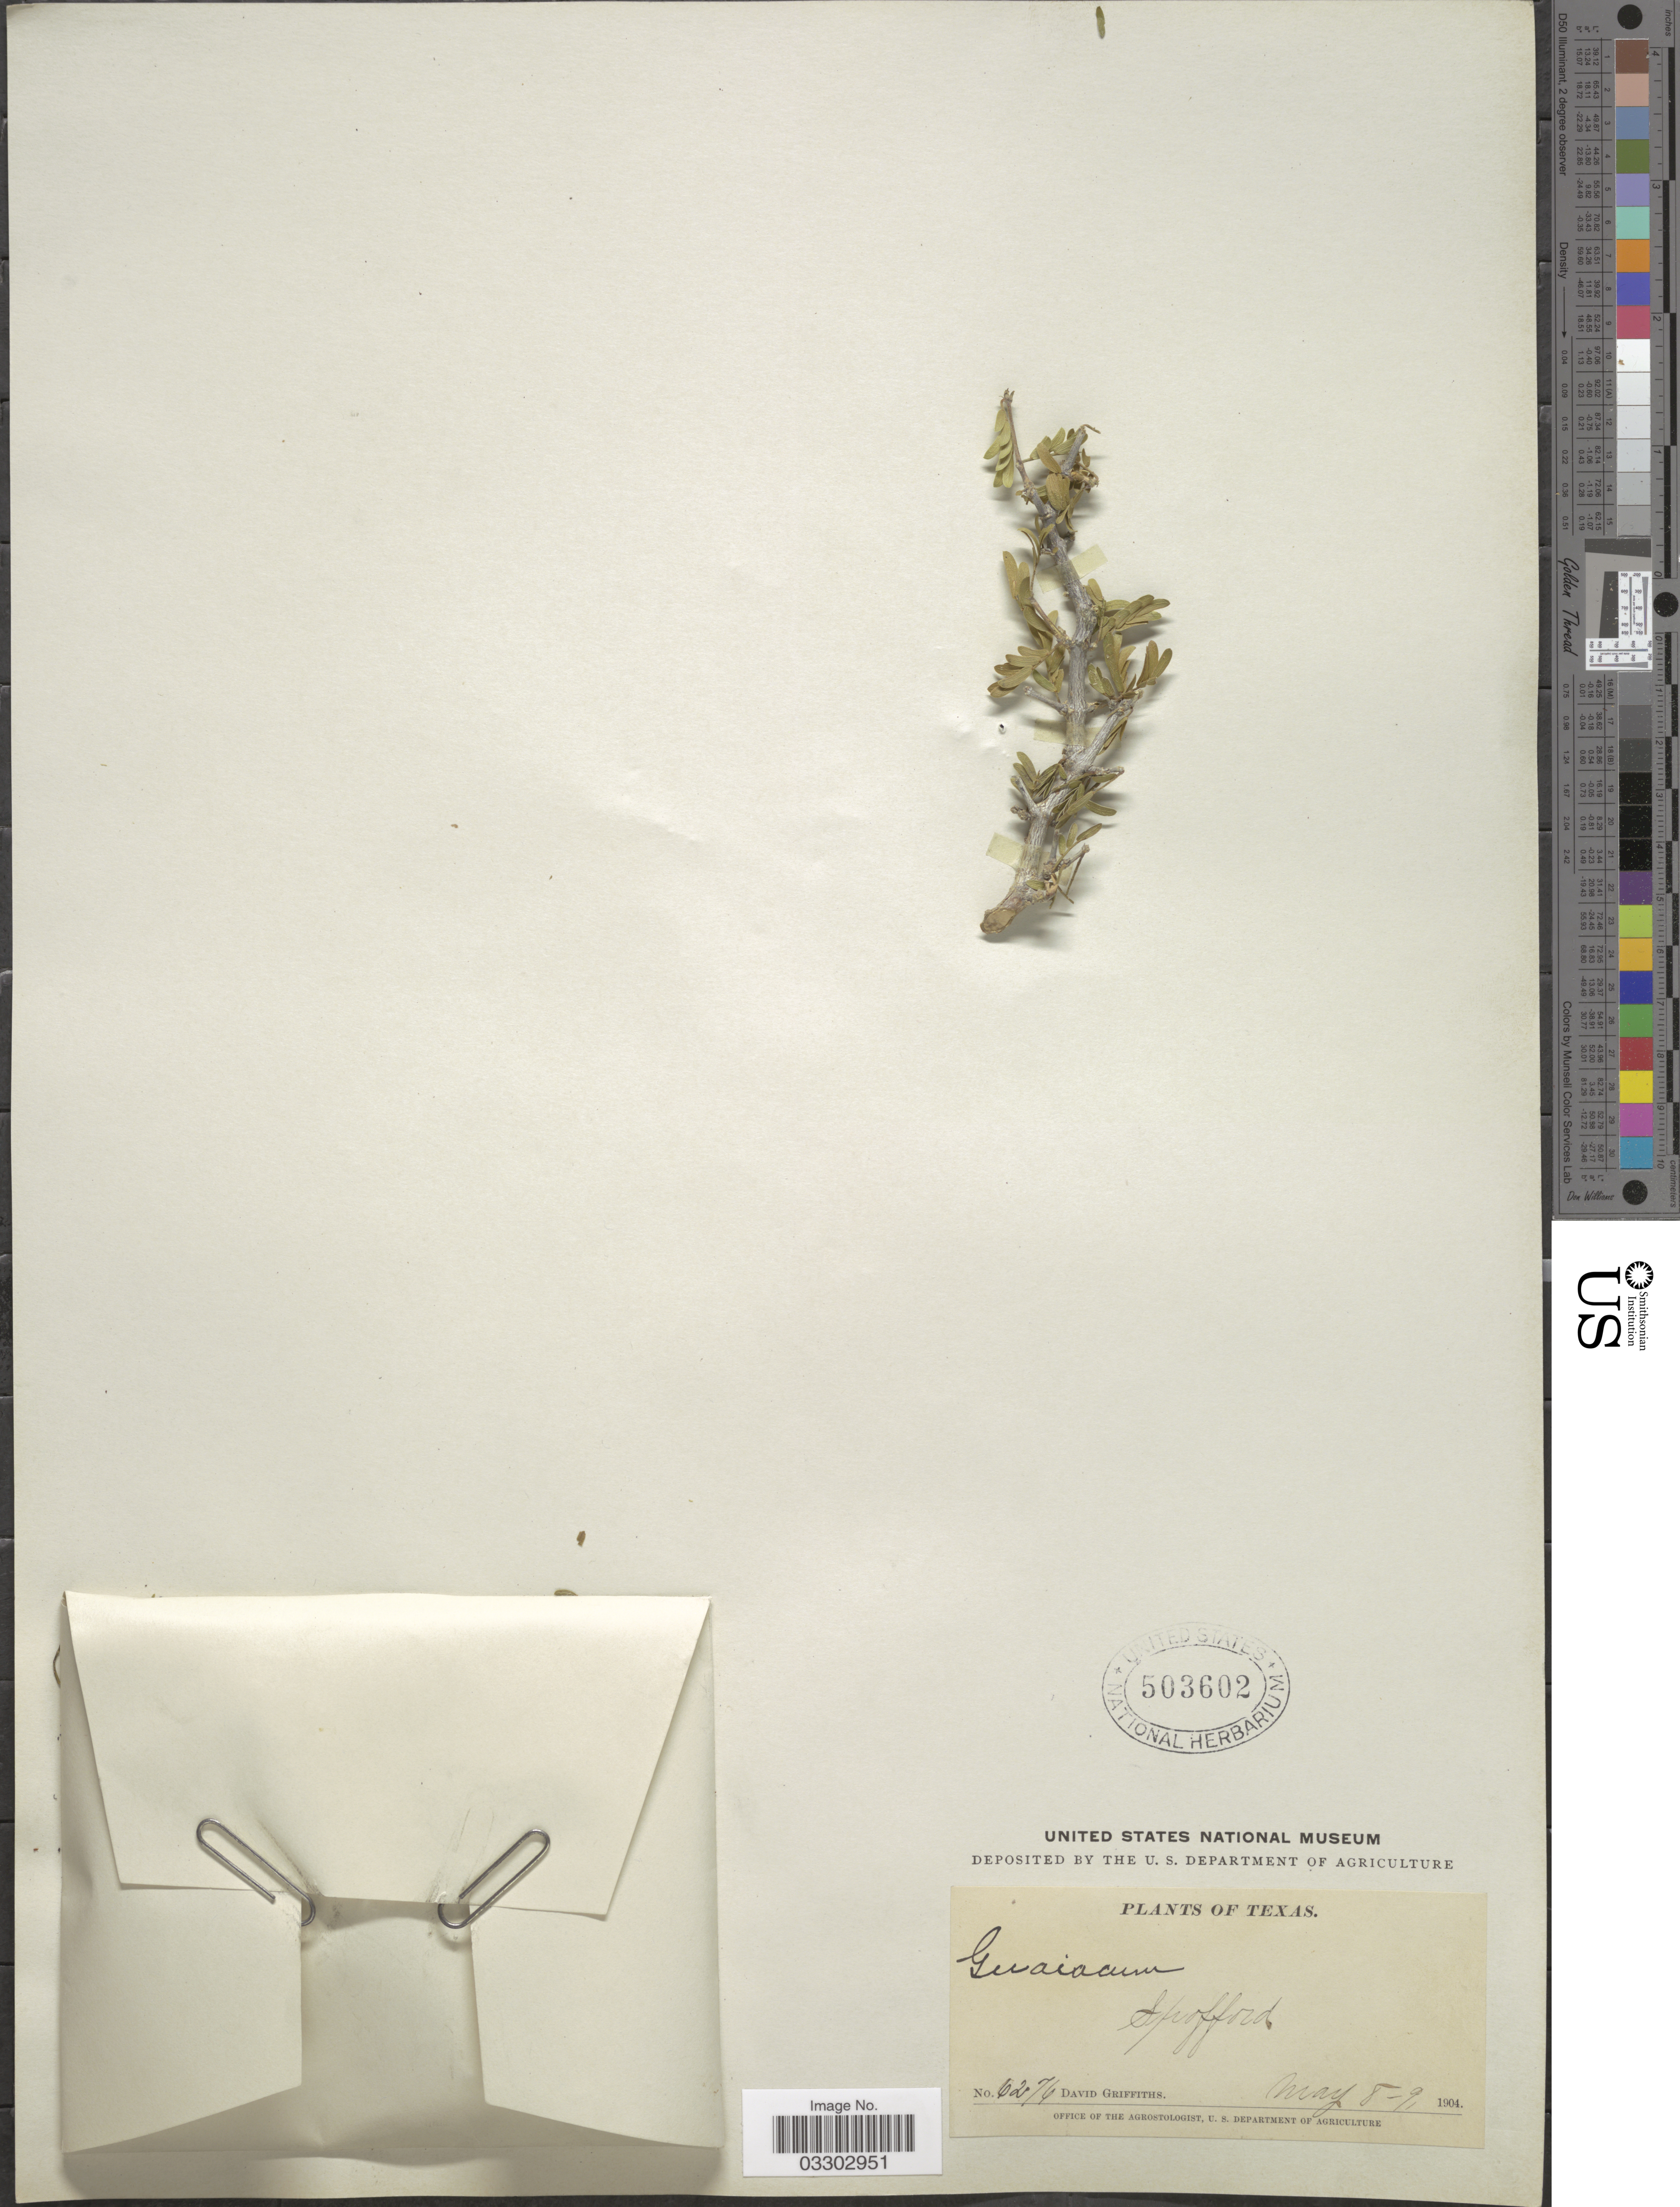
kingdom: Plantae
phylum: Tracheophyta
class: Magnoliopsida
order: Zygophyllales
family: Zygophyllaceae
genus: Guaiacum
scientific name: Guaiacum angustifolium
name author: Engelm.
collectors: D. Griffiths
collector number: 6274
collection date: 1904-05-08/1904-05-09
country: United States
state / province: Texas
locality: Spofford.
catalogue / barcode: US 503602